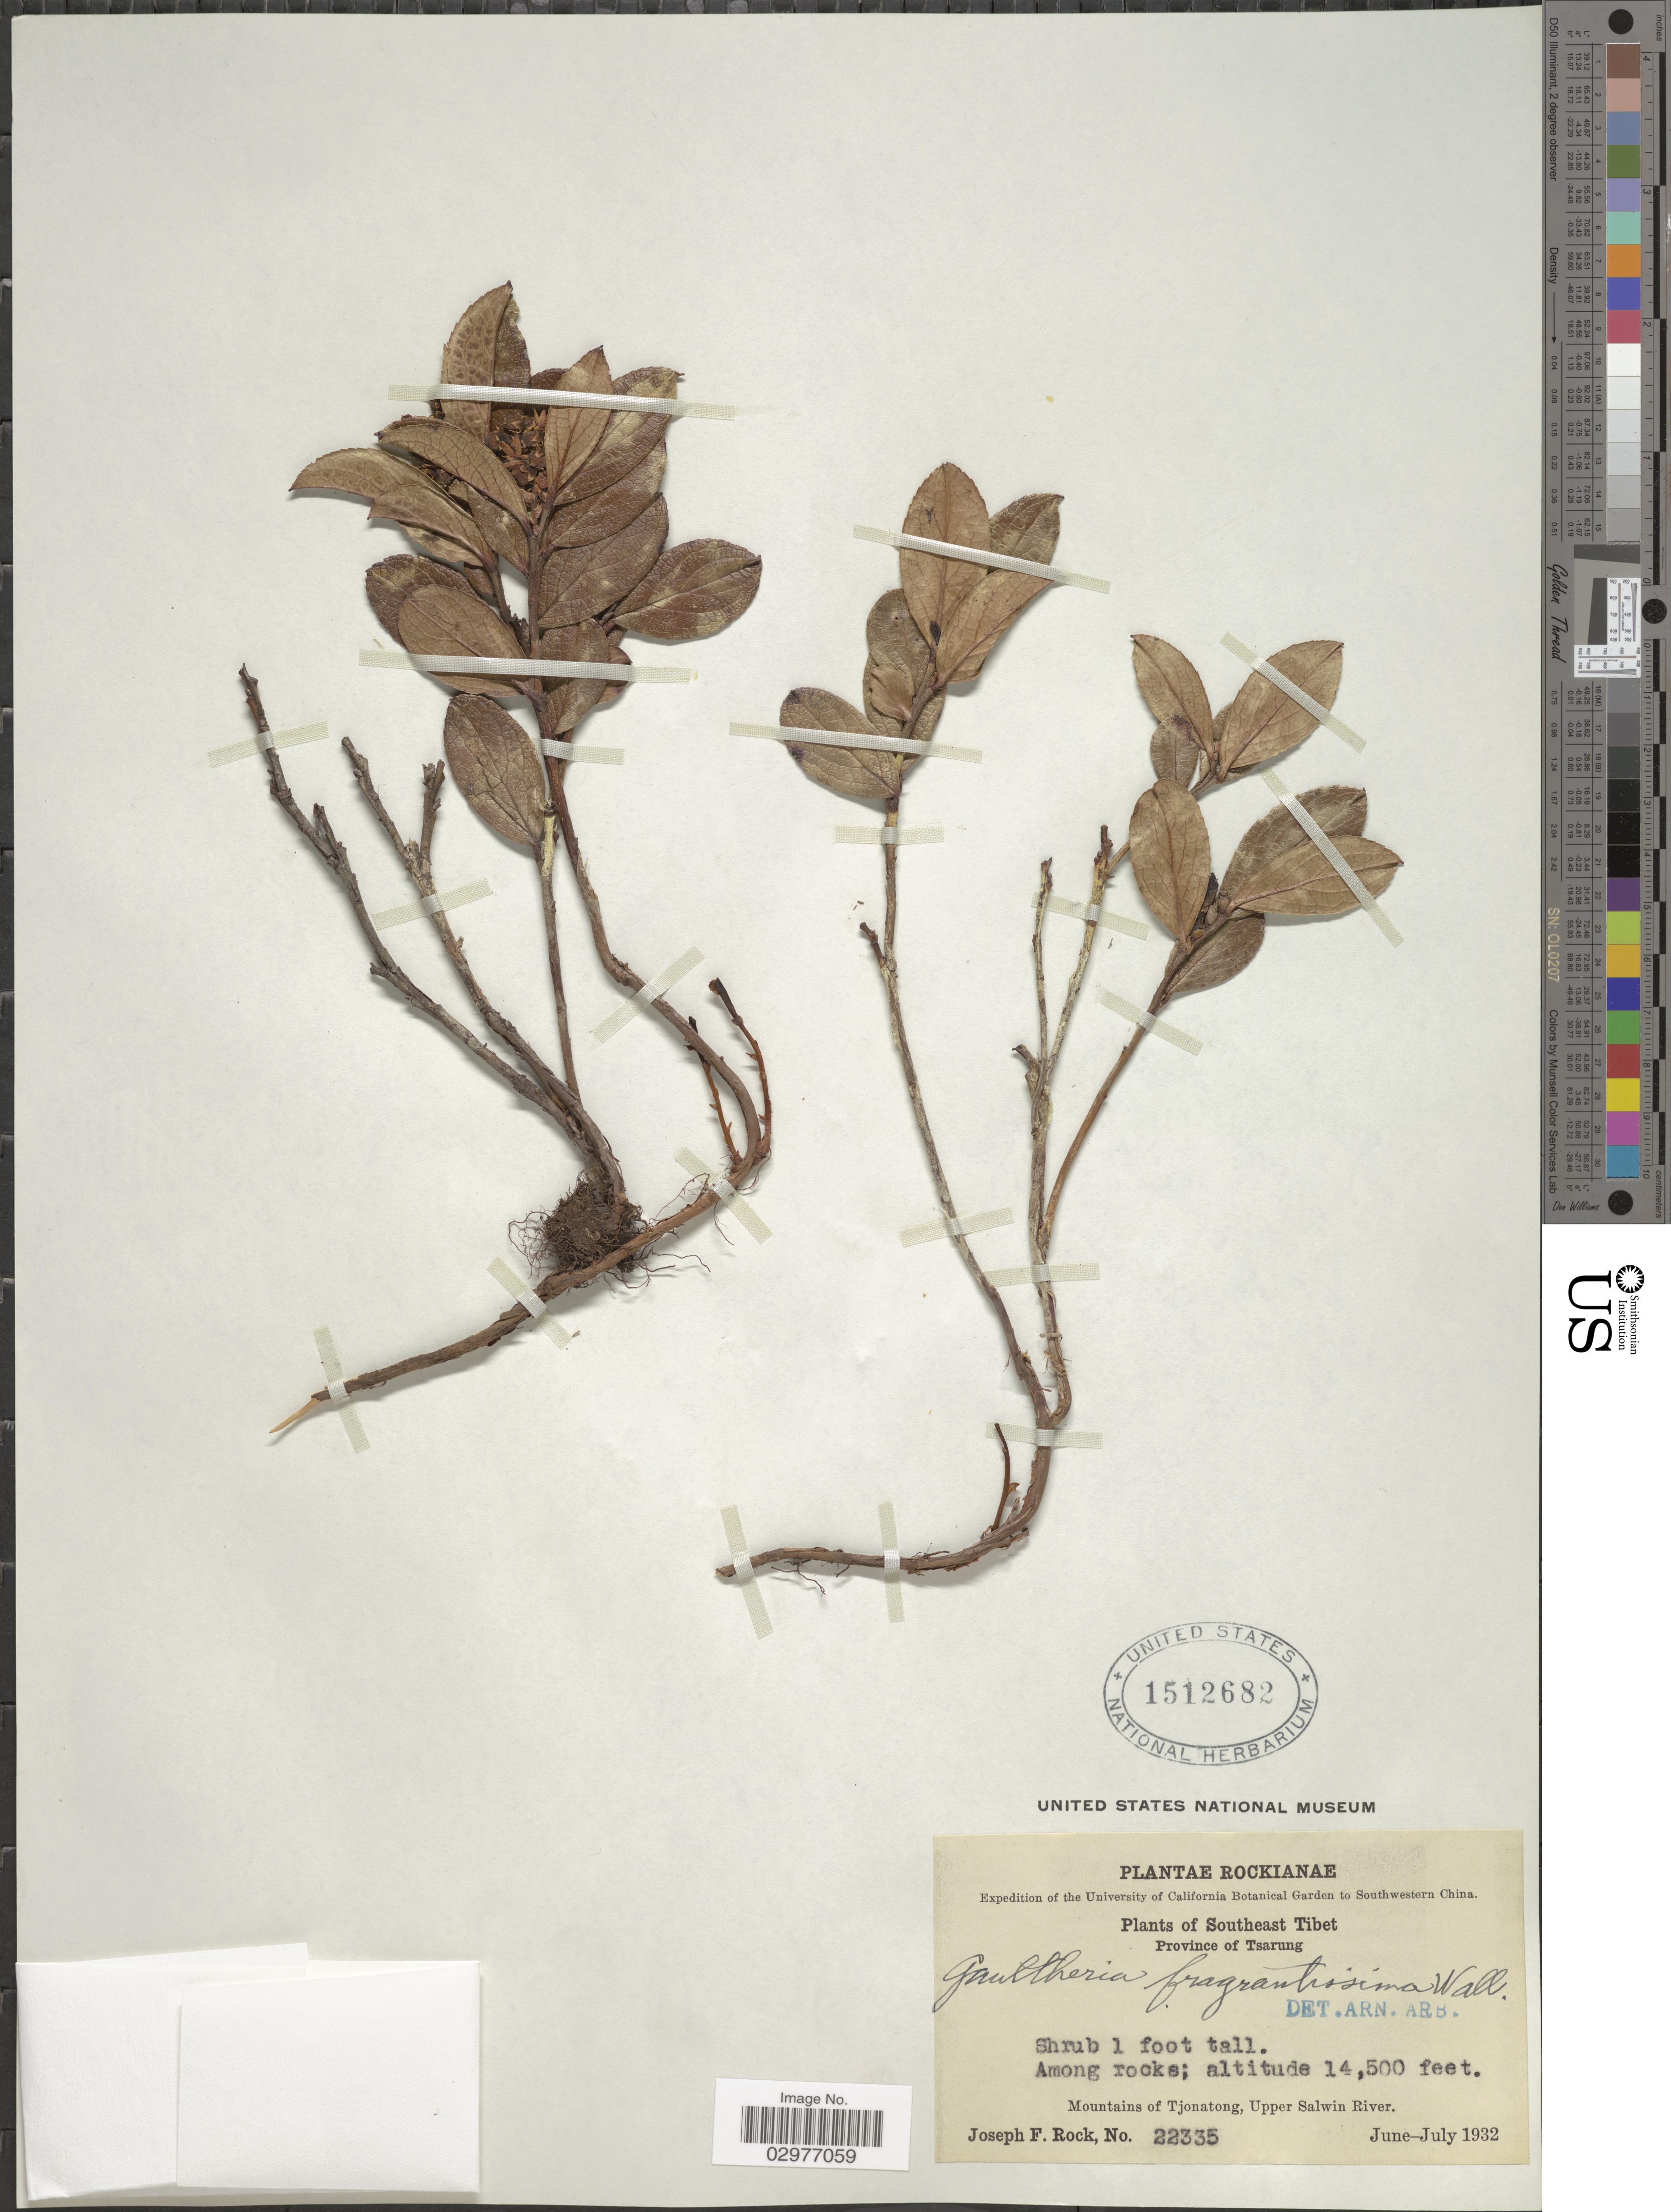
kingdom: Plantae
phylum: Tracheophyta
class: Magnoliopsida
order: Ericales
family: Ericaceae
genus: Gaultheria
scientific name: Gaultheria fragrantissima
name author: Wall.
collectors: J. F. Rock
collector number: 22335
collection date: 1932-06/1932-07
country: China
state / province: Xizang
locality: Southeast Tibet. Province of Tsarung. Mountains of Tjonatong, Upper Salwin River.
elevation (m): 4420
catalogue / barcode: US 1512682